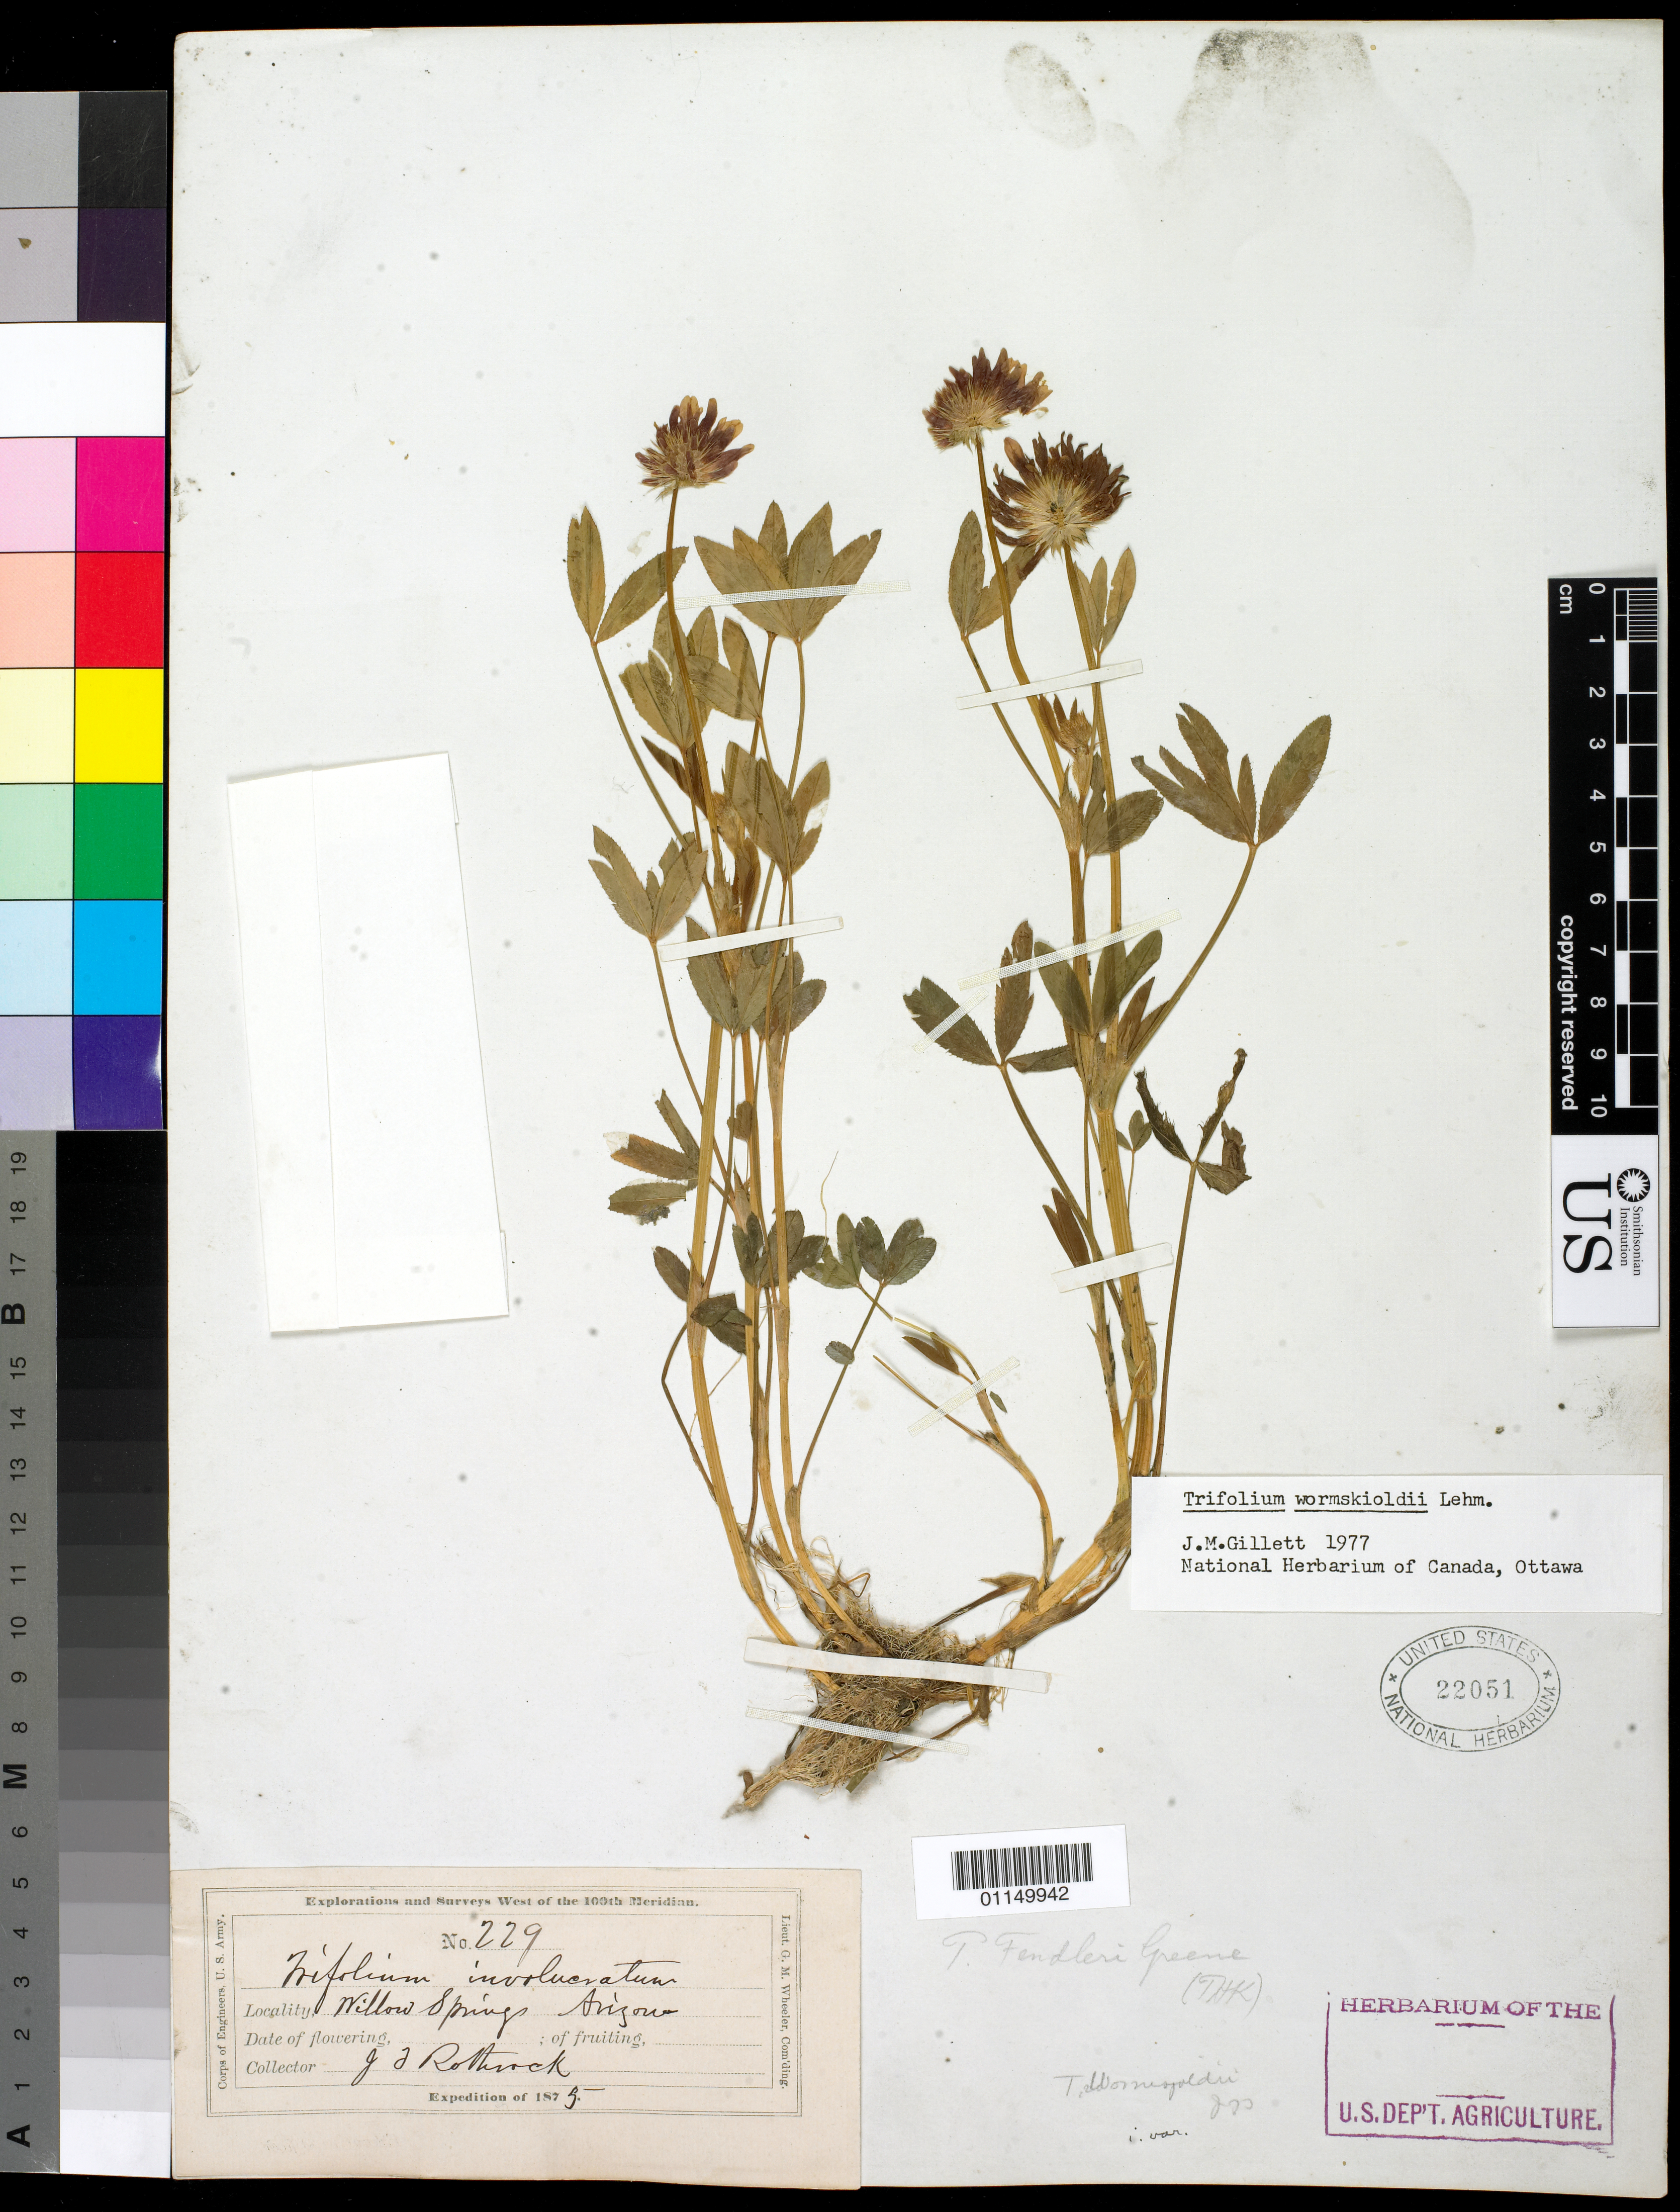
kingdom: Plantae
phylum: Tracheophyta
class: Magnoliopsida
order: Fabales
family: Fabaceae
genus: Trifolium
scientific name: Trifolium wormskioldii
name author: Lehm.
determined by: Gillett, J. M.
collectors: J. T. Rothrock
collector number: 229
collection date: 1875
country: United States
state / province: Arizona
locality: Willow Springs.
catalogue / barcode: US 22051